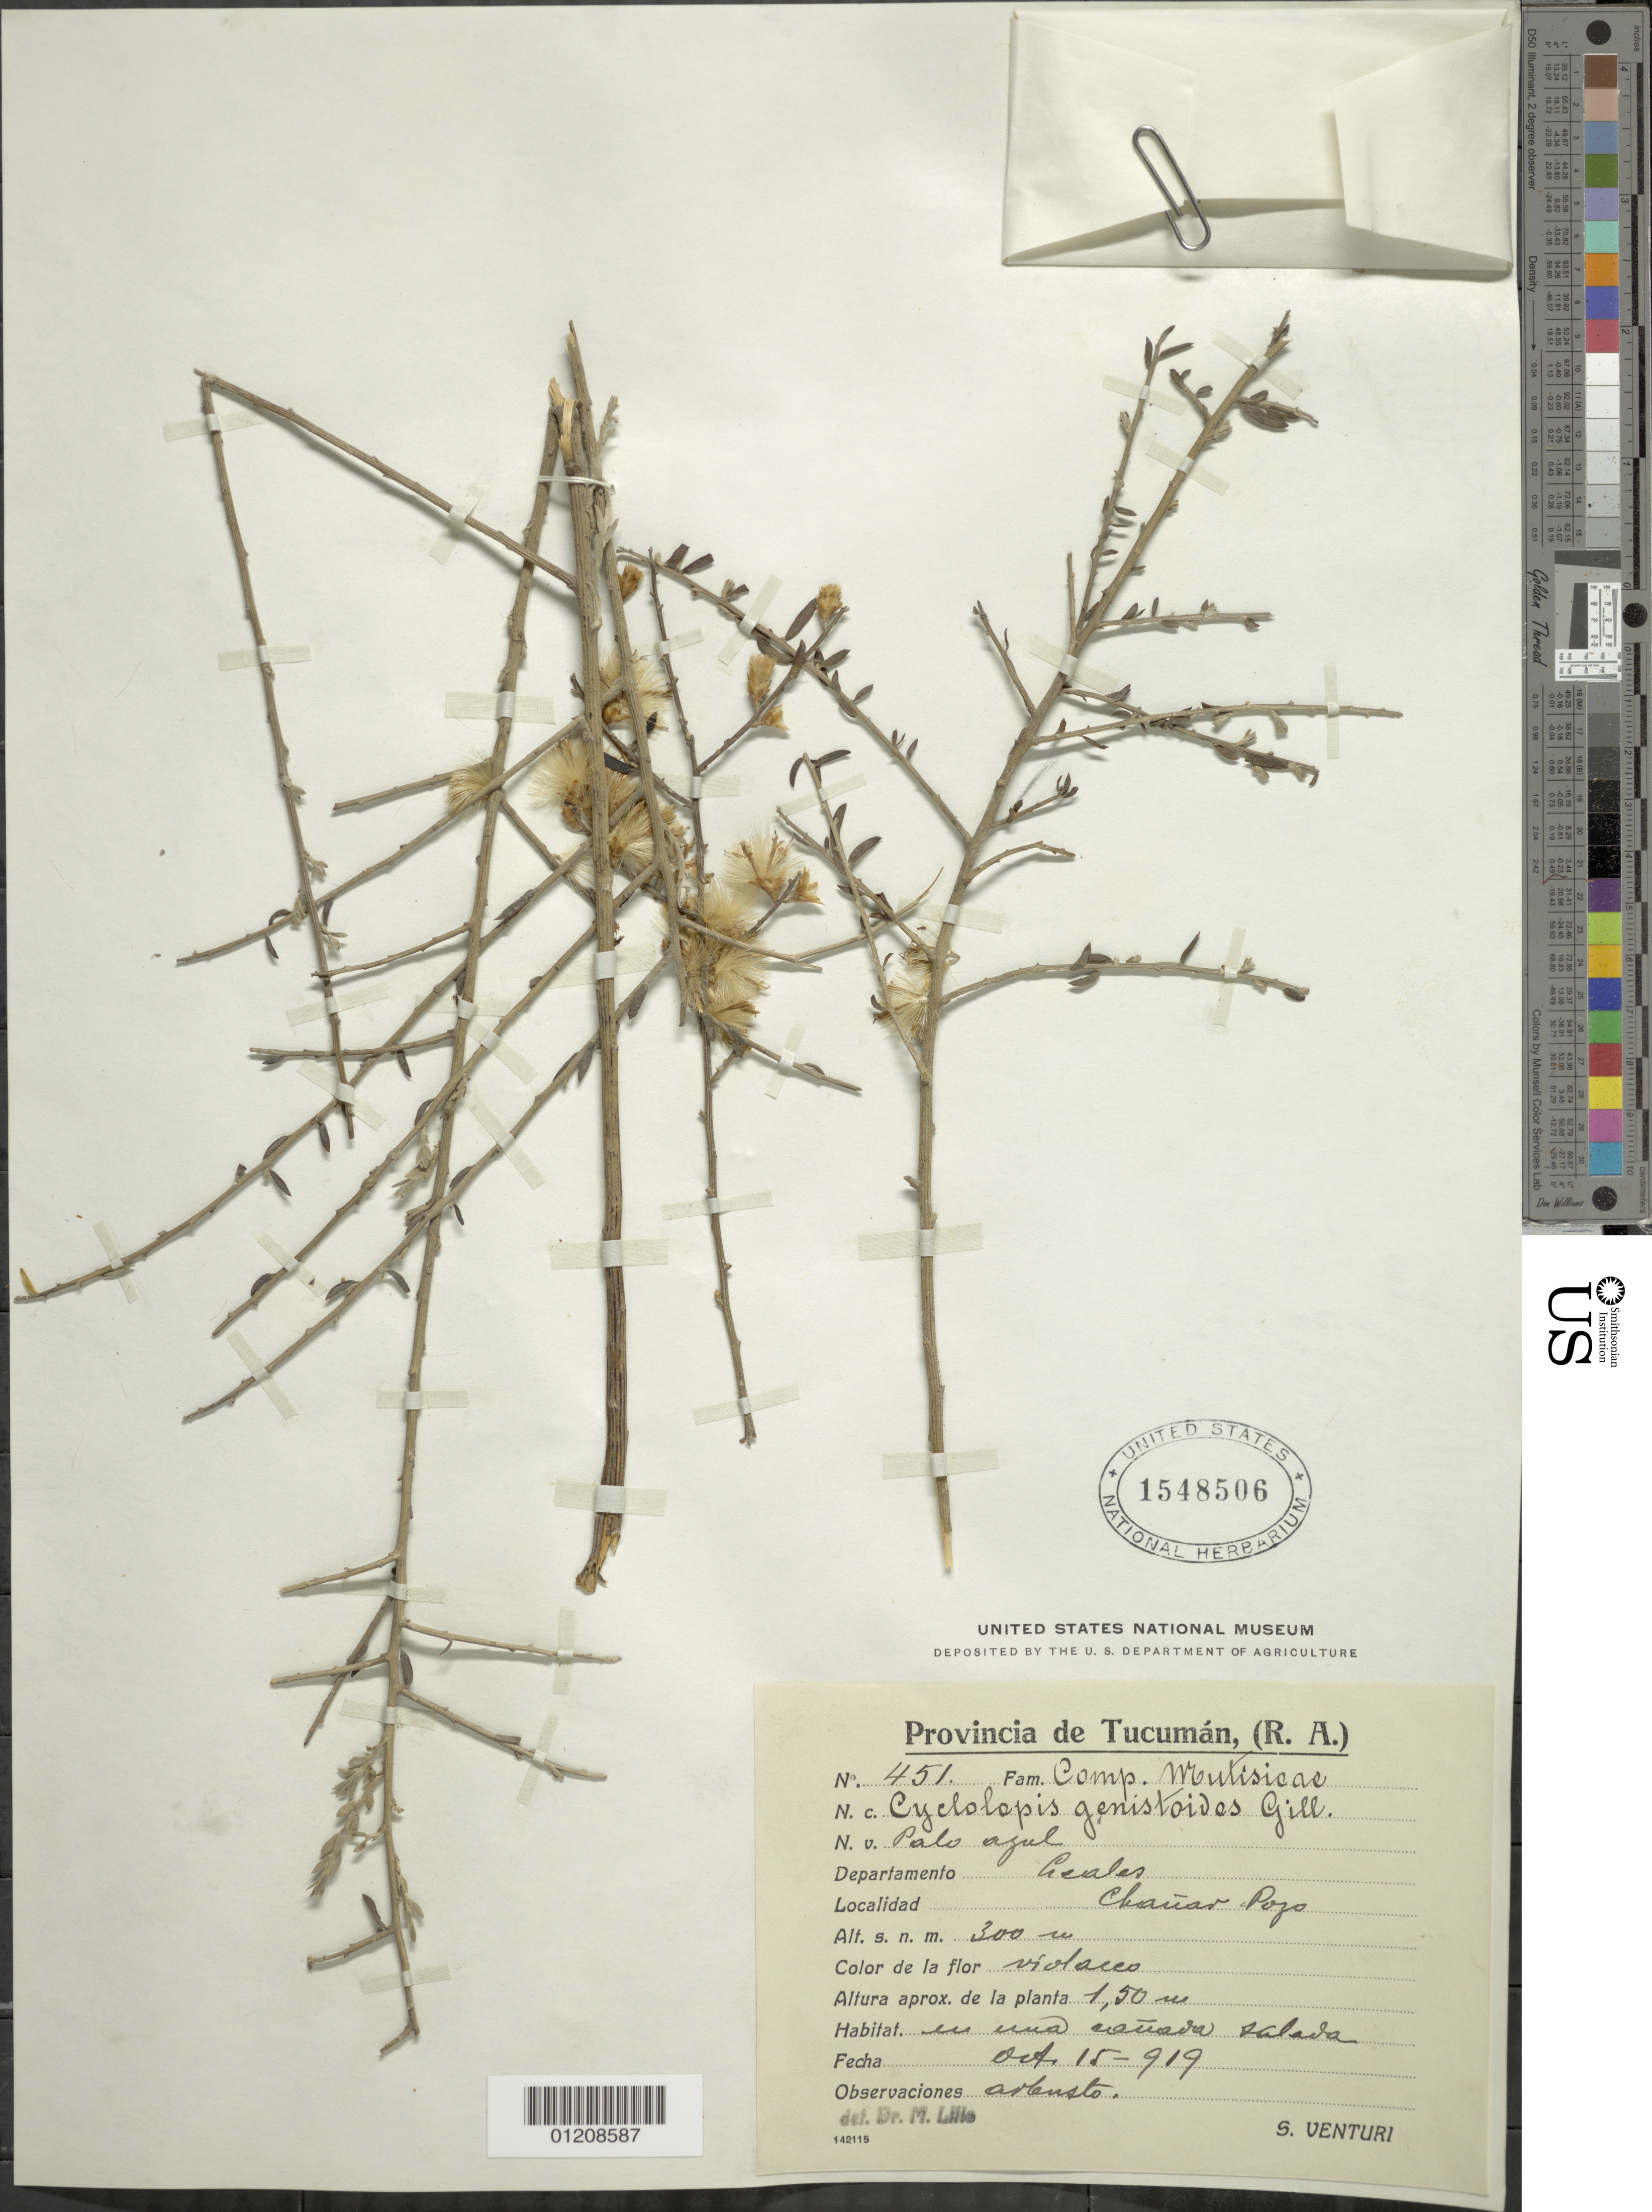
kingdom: Plantae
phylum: Tracheophyta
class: Magnoliopsida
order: Asterales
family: Asteraceae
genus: Cyclolepis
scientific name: Cyclolepis genistoides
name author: Gill. ex D. Don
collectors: S. Venturi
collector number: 451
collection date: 1919-10-15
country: Argentina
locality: Chariar Pozo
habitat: en una catuada salada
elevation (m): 300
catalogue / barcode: US 1548506